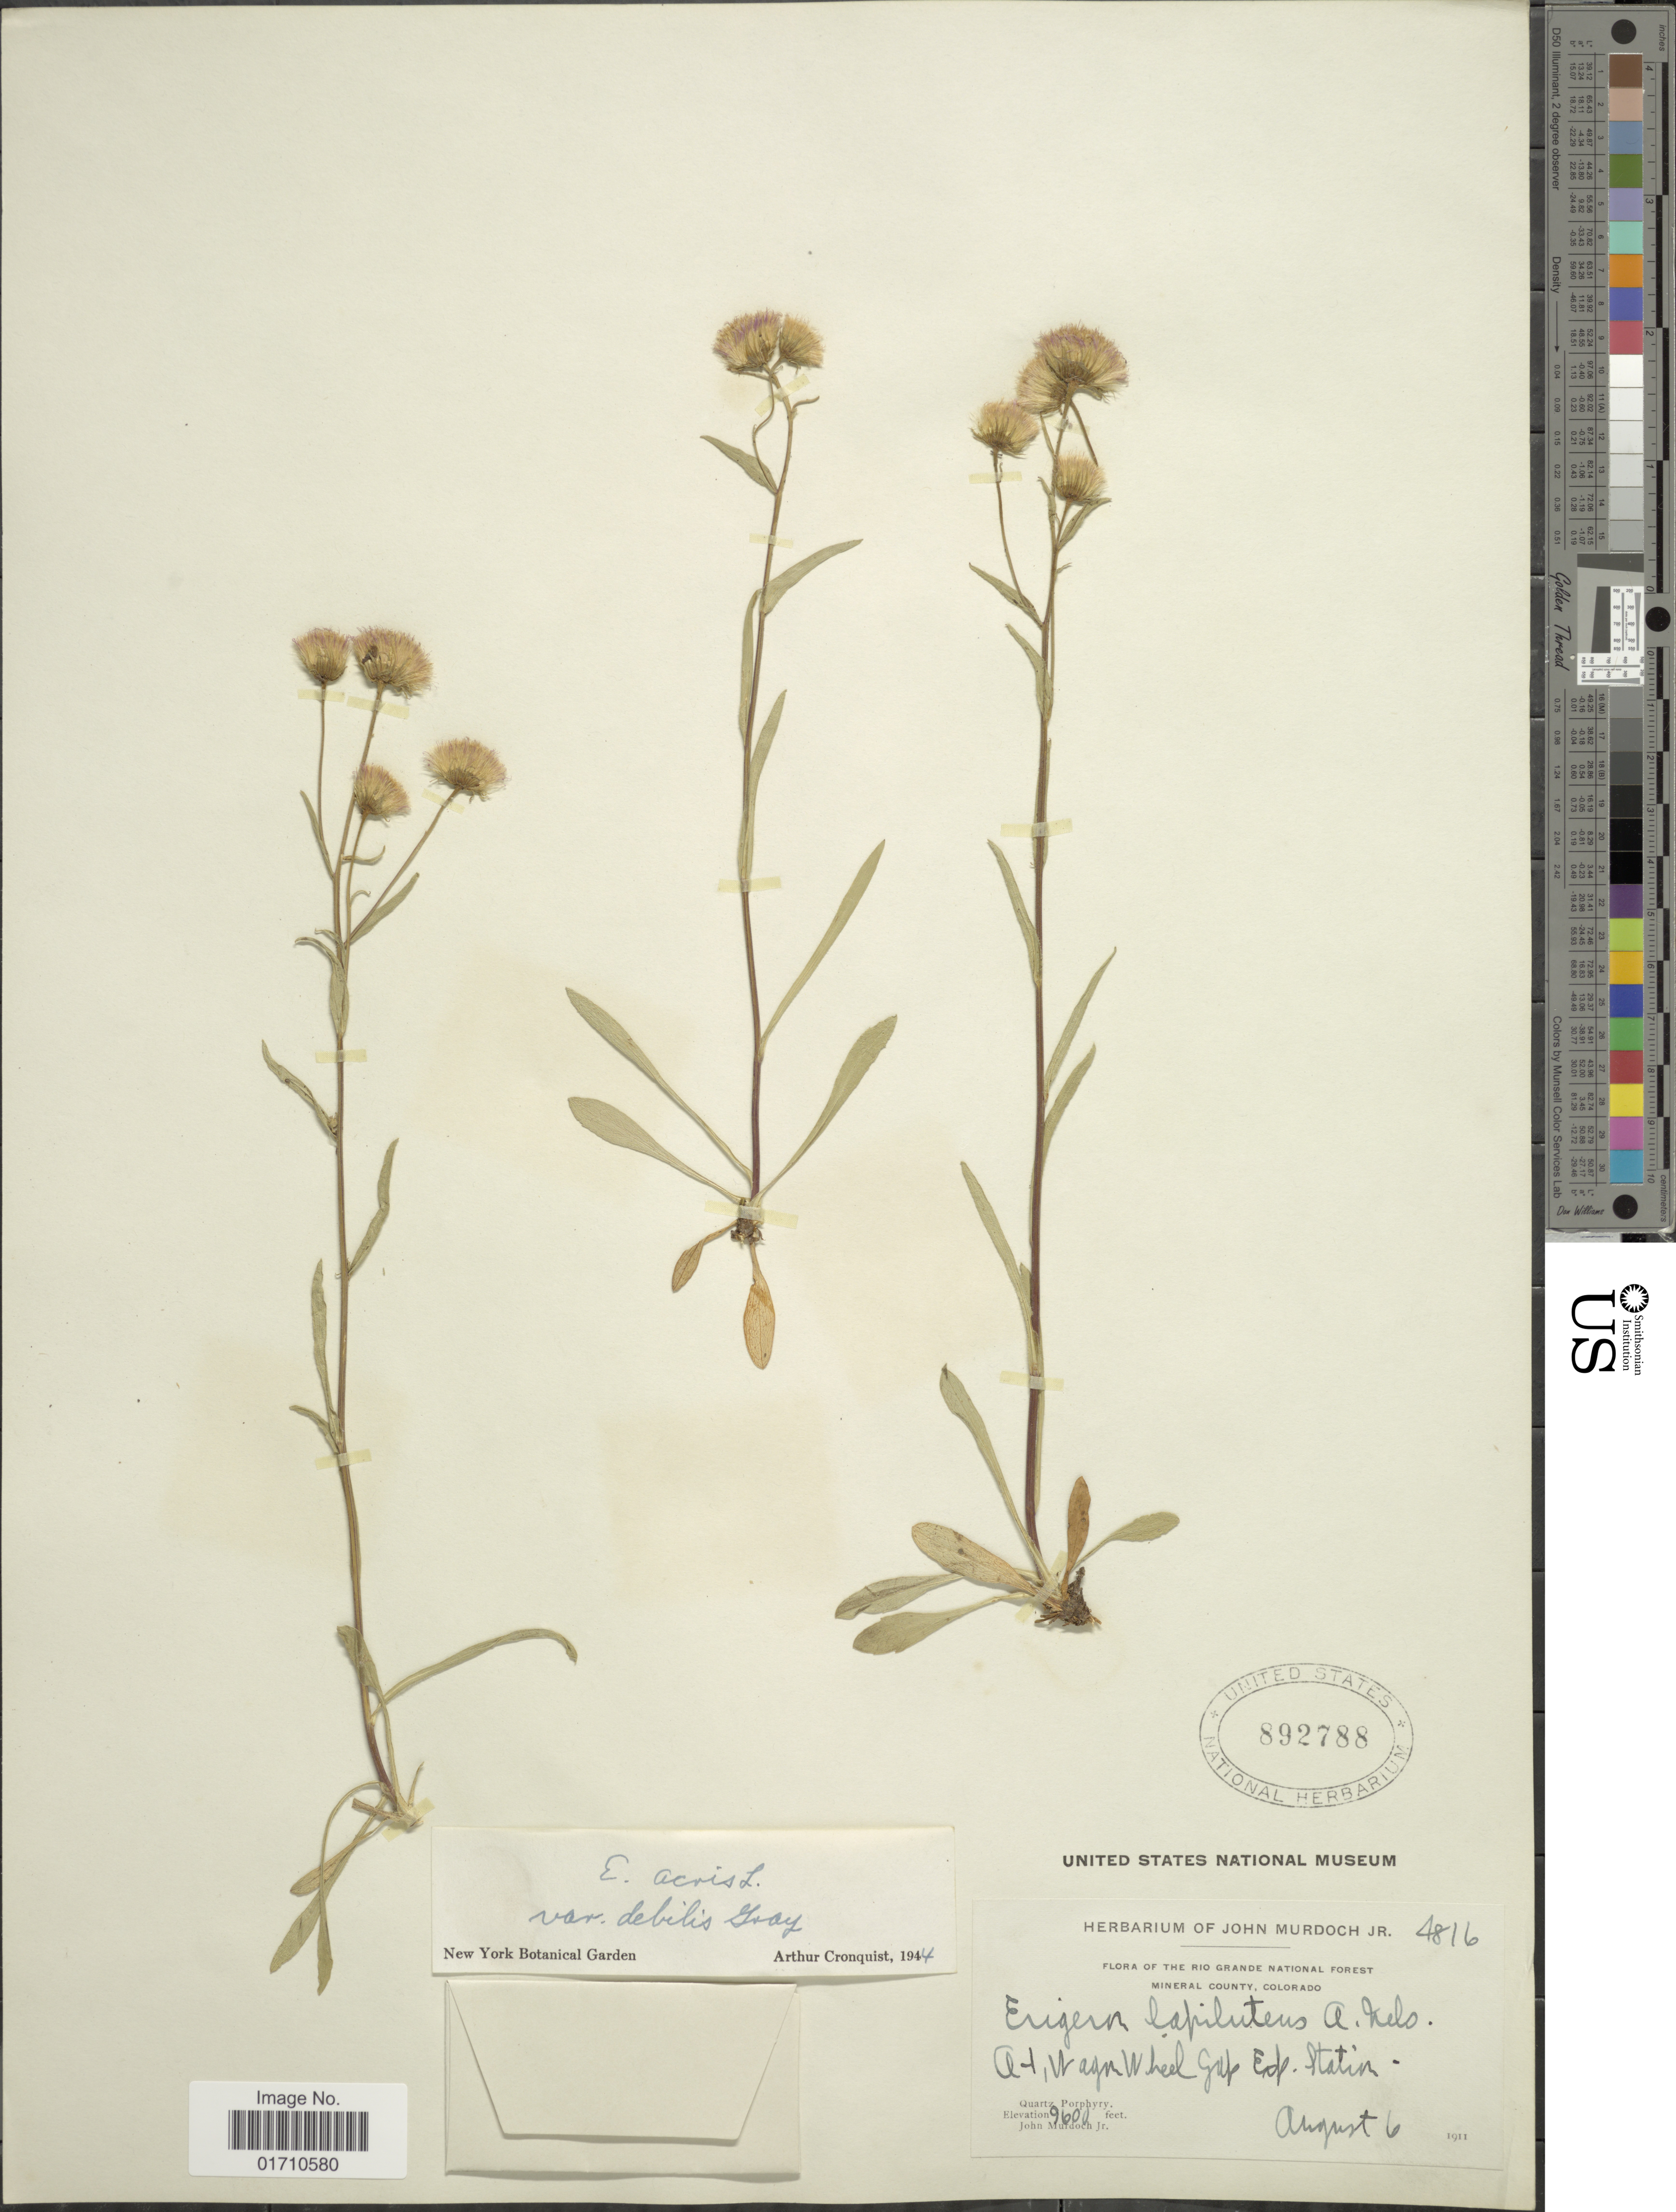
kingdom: Plantae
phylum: Tracheophyta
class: Magnoliopsida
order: Asterales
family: Asteraceae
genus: Erigeron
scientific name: Erigeron acris var. debilis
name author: A. Gray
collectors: J. Murdoch Jr.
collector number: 4816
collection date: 1911-08-06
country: United States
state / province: Colorado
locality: The Rio Grande National Forest Mineral County, At, wagon Wheel Gap Exp. Station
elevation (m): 2926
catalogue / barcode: US 892788